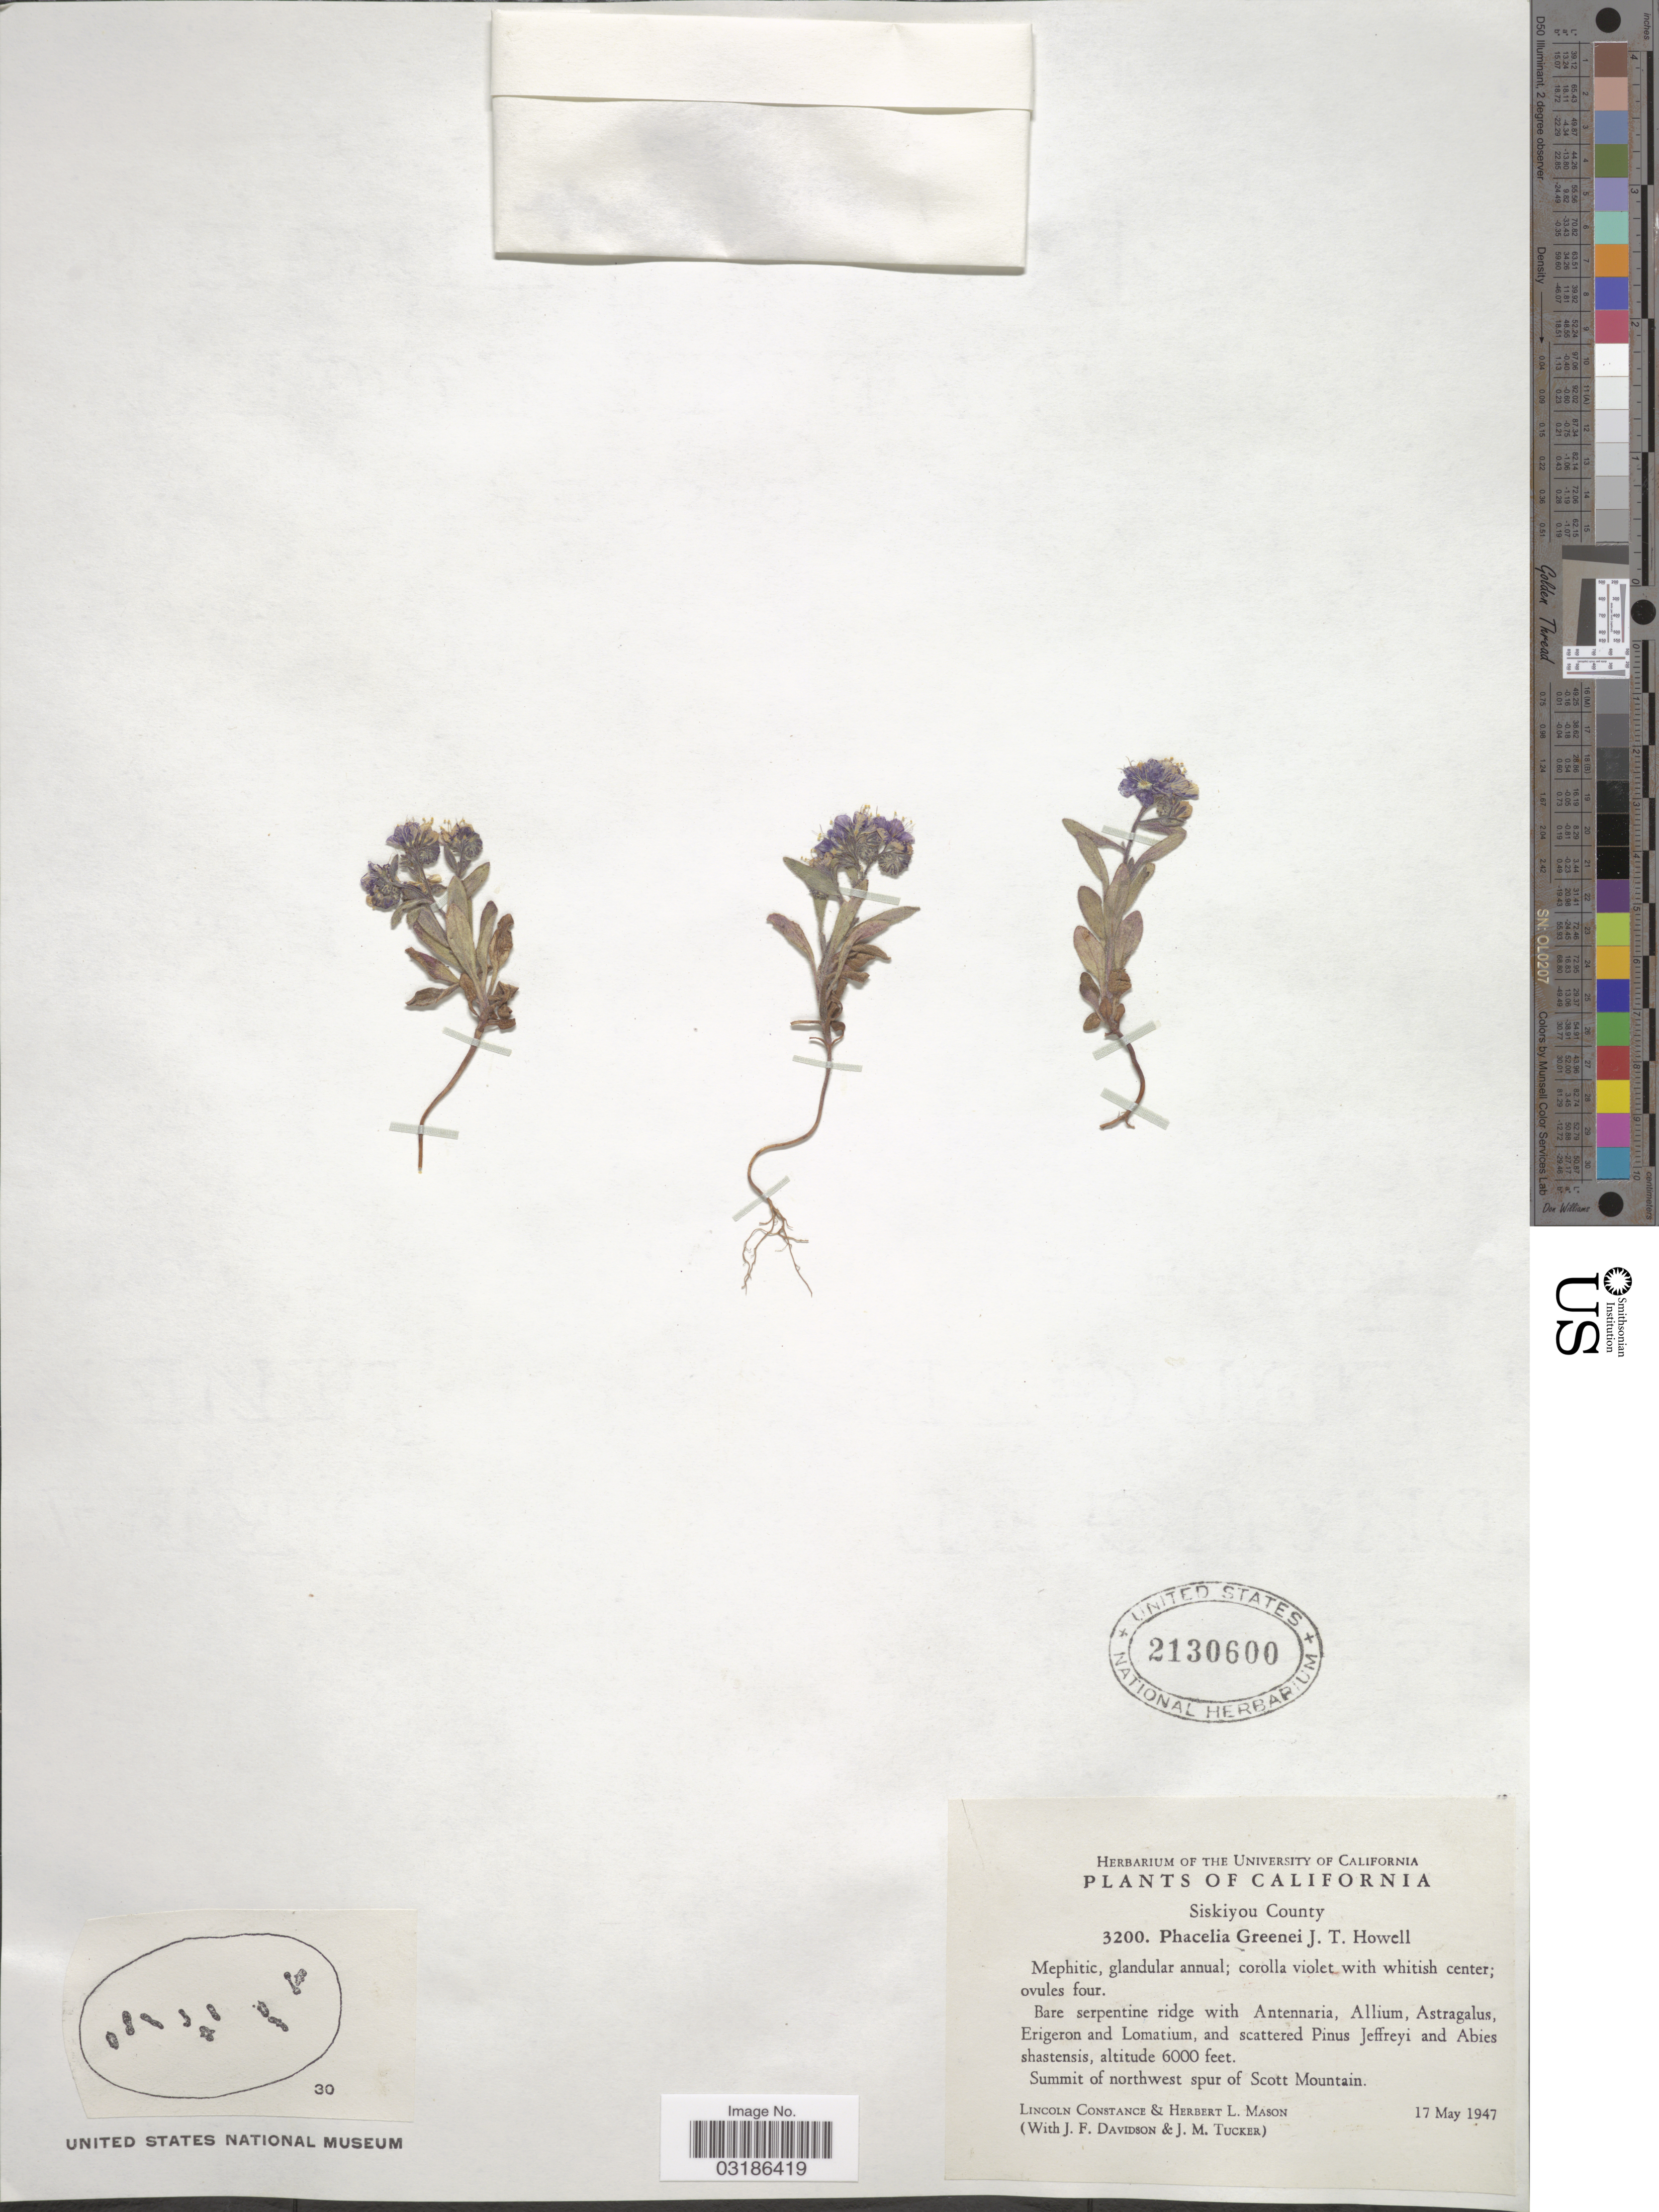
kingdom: Plantae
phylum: Tracheophyta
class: Magnoliopsida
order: Boraginales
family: Hydrophyllaceae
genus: Phacelia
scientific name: Phacelia greenei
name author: J.T. Howell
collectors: L. Constance, H. L. Mason, J. F. Davidson & J. M. Tucker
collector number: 3200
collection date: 1947-05-17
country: United States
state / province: California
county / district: Siskiyou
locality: Siskiyou County. Summit of northwest spur of Scott Mountain.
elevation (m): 1829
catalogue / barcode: US 2130600